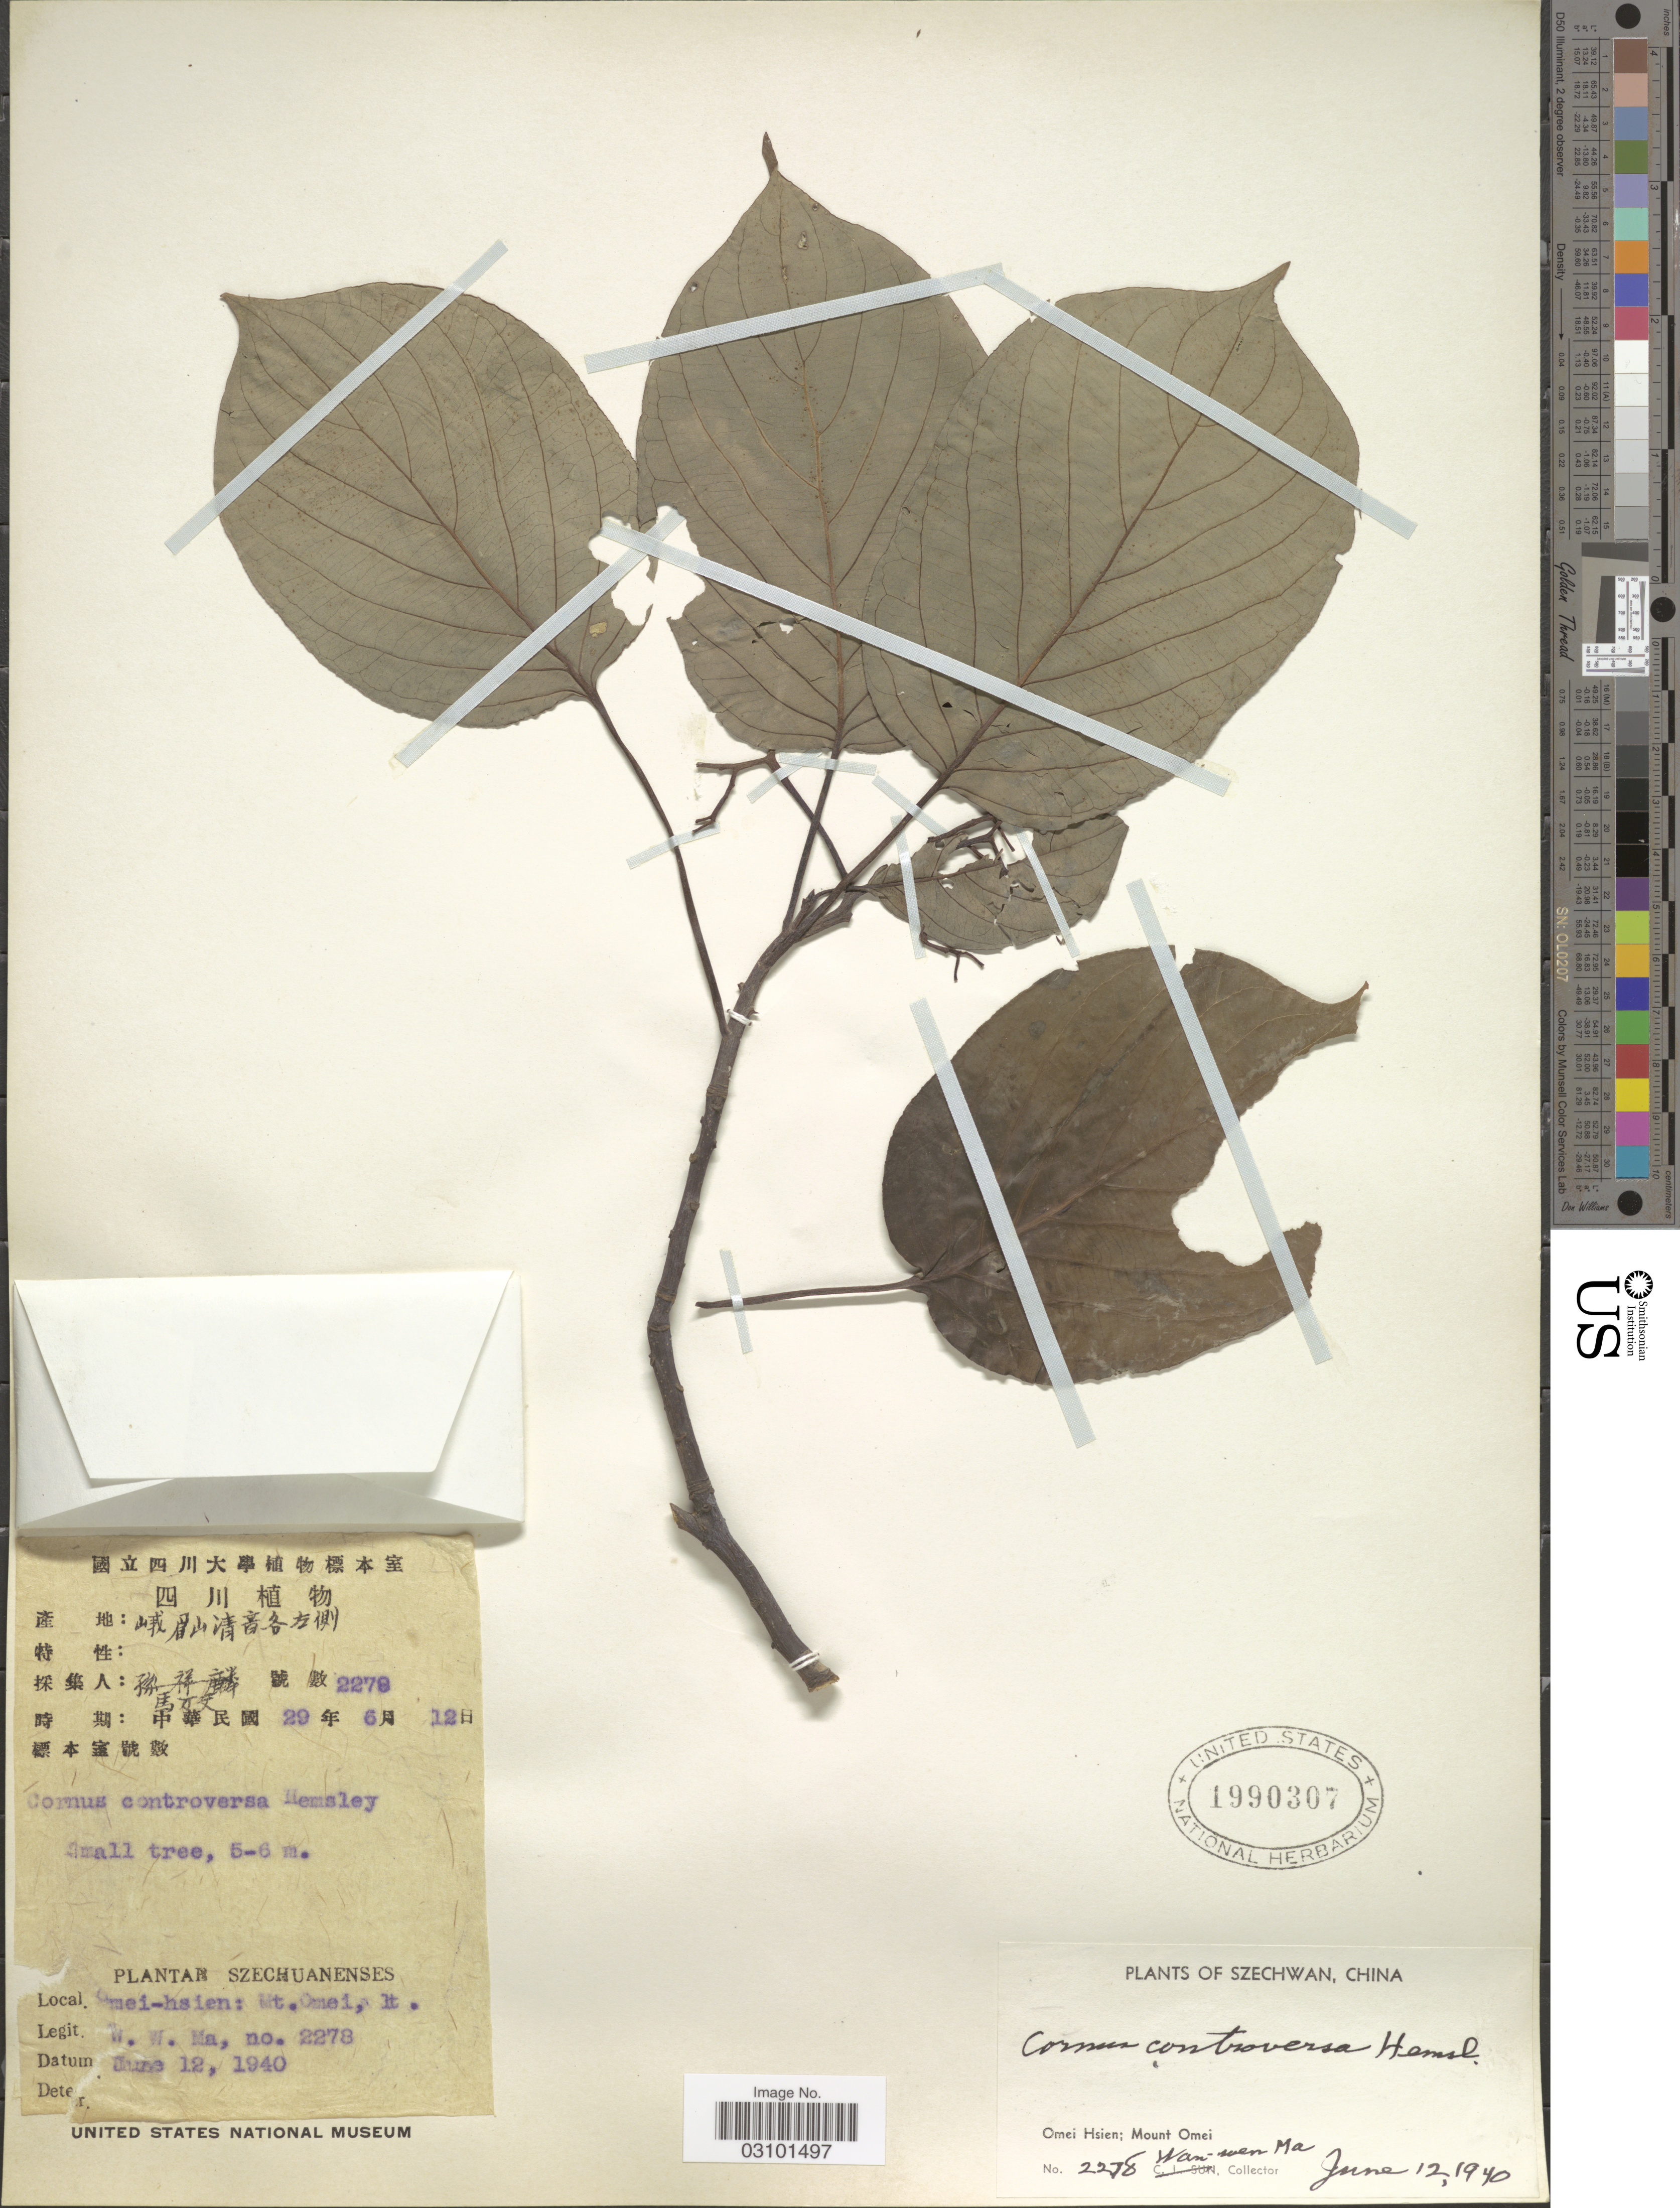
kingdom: Plantae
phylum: Tracheophyta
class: Magnoliopsida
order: Cornales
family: Cornaceae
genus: Cornus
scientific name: Cornus controversa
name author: Hemsl.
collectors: W. Ma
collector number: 2278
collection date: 1940-06-12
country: China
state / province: Sichuan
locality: Szechwan. Omei-hsien: Mt. Omei.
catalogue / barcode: US 1990307